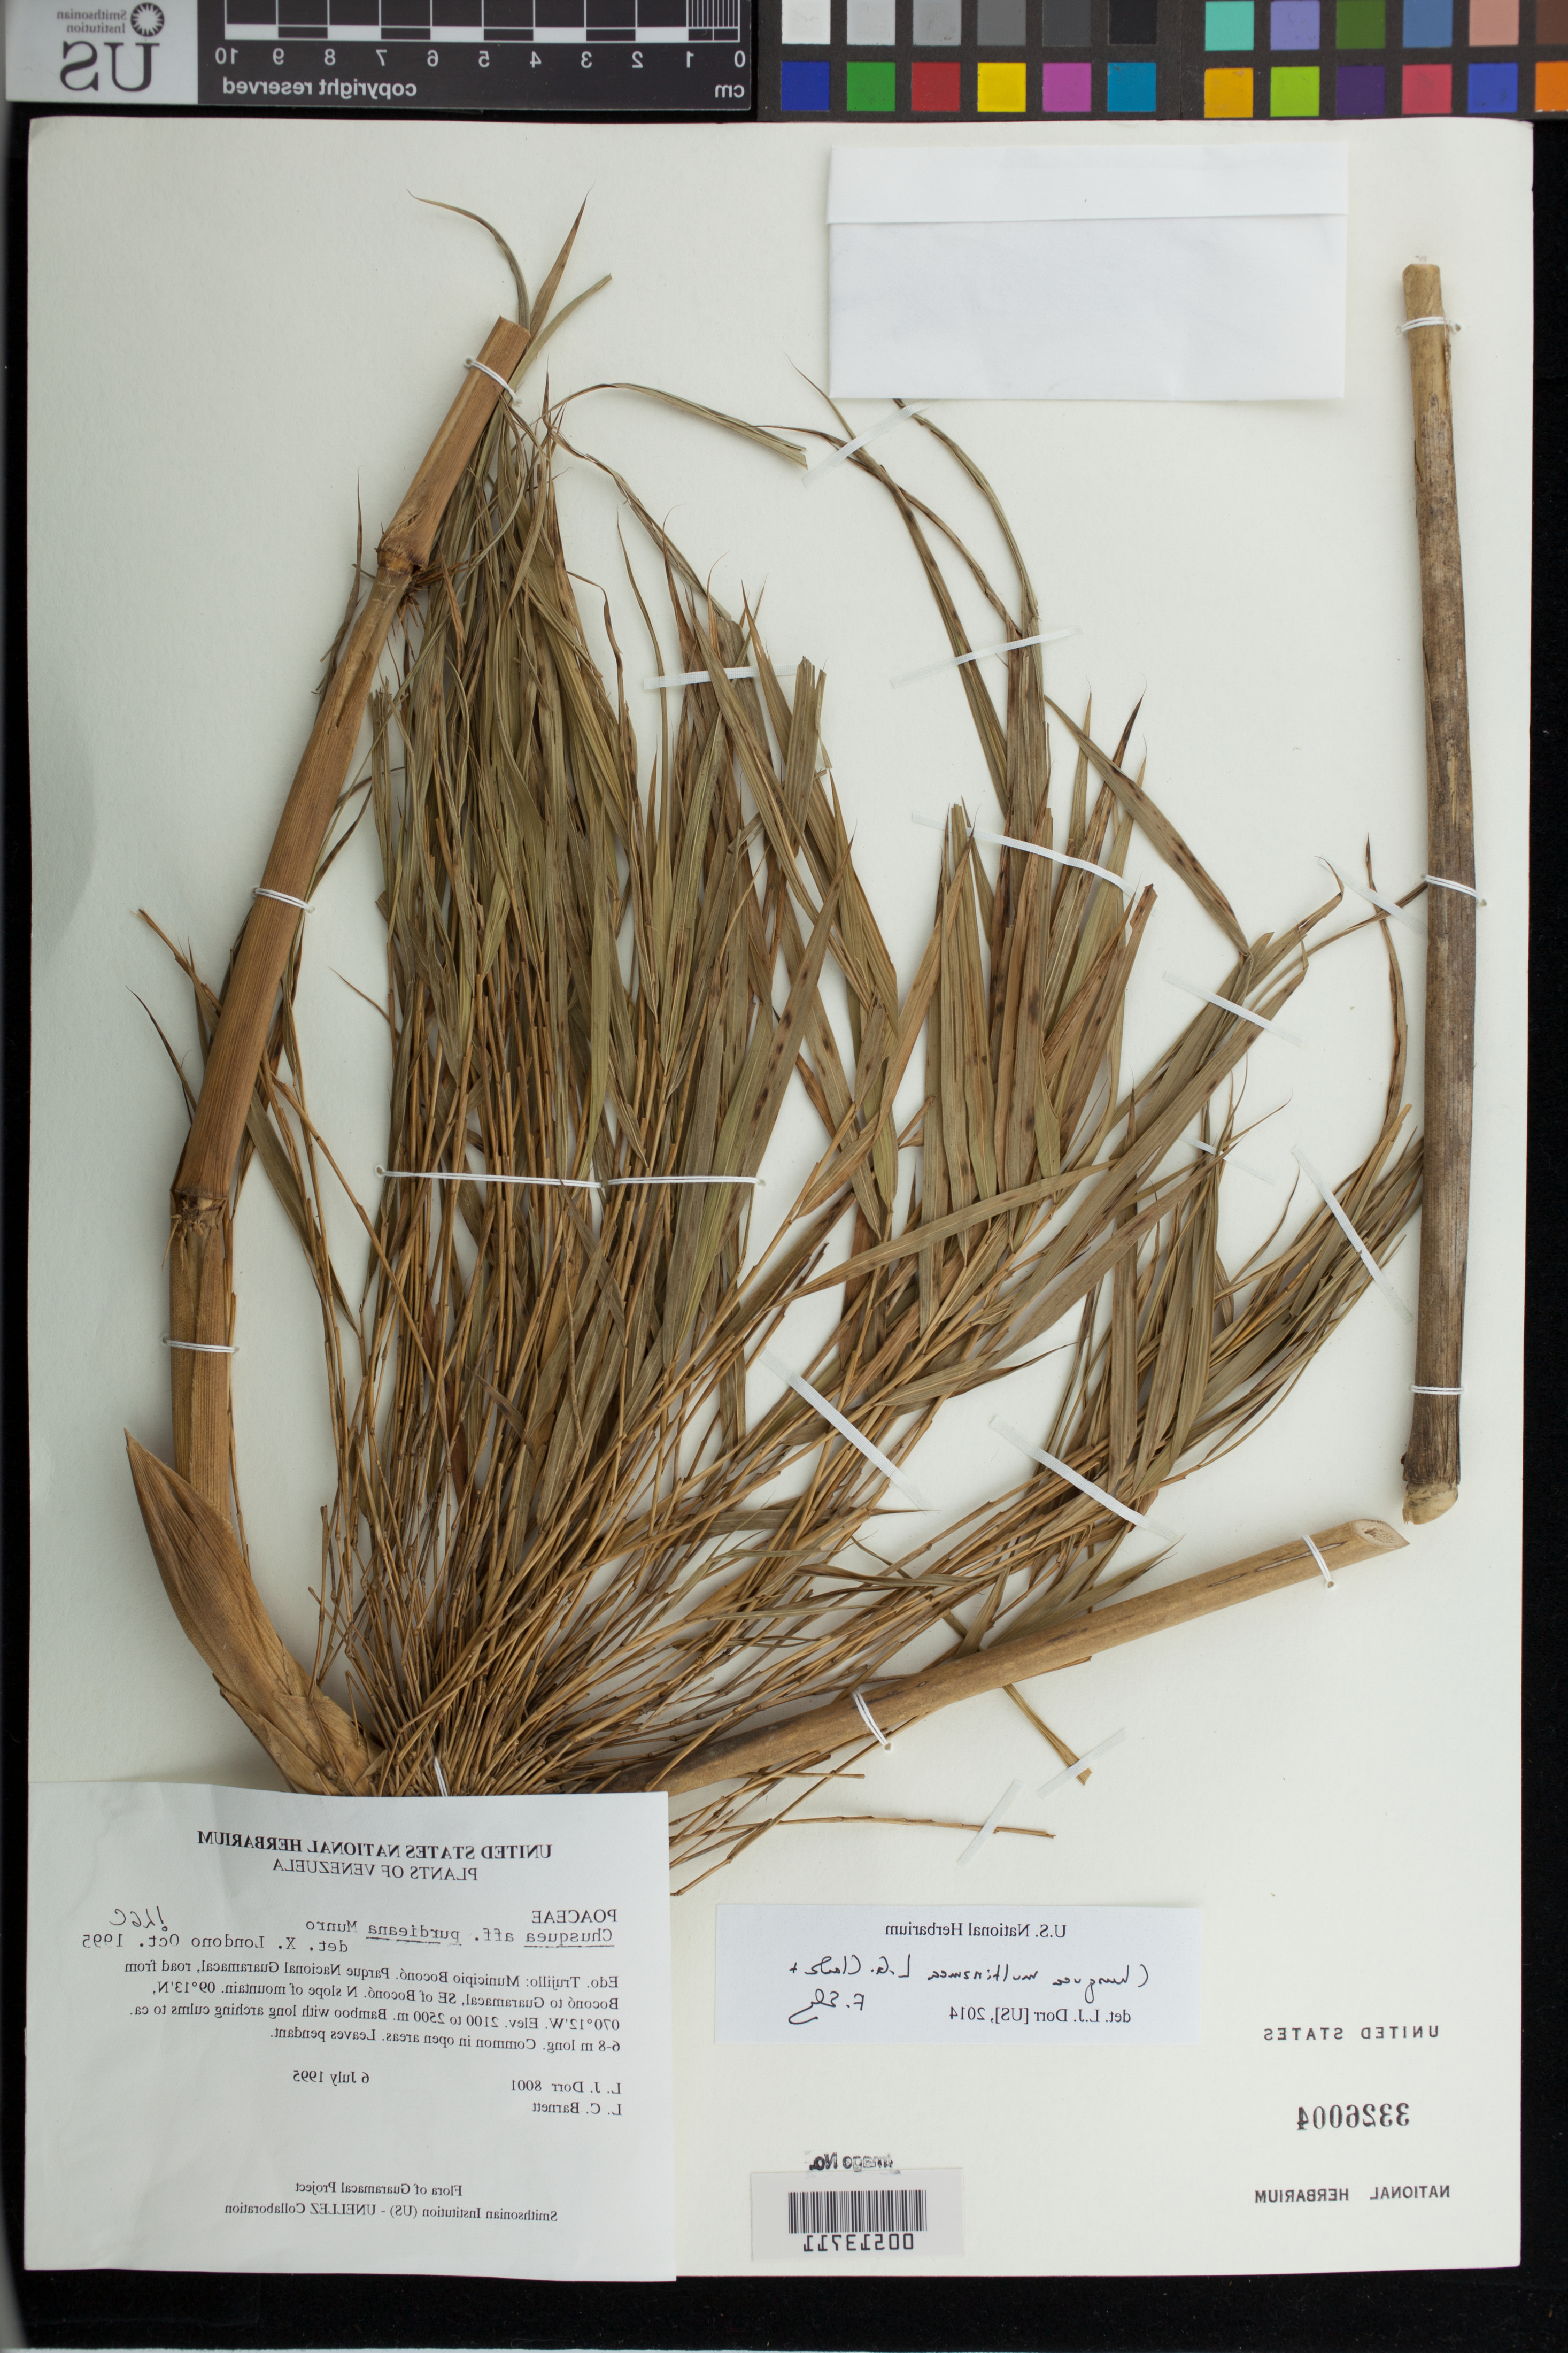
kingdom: Plantae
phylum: Tracheophyta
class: Liliopsida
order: Poales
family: Poaceae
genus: Chusquea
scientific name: Chusquea multiramea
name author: L.G. Clark & Ely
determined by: Dorr, L. J., (BOT), Smithsonian Institution - National Museum of Natural History (UNITED STATES)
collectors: L. J. Dorr & L. C. Barnett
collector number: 8001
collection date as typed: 06 Jul 1995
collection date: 1995-07-06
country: Venezuela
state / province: Trujillo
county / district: Boconó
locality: Parque Nacional Guaramacal, road from Boconó to Guaramacal, SE of Boconó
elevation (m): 2100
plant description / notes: PORT, US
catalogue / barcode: US 3326004